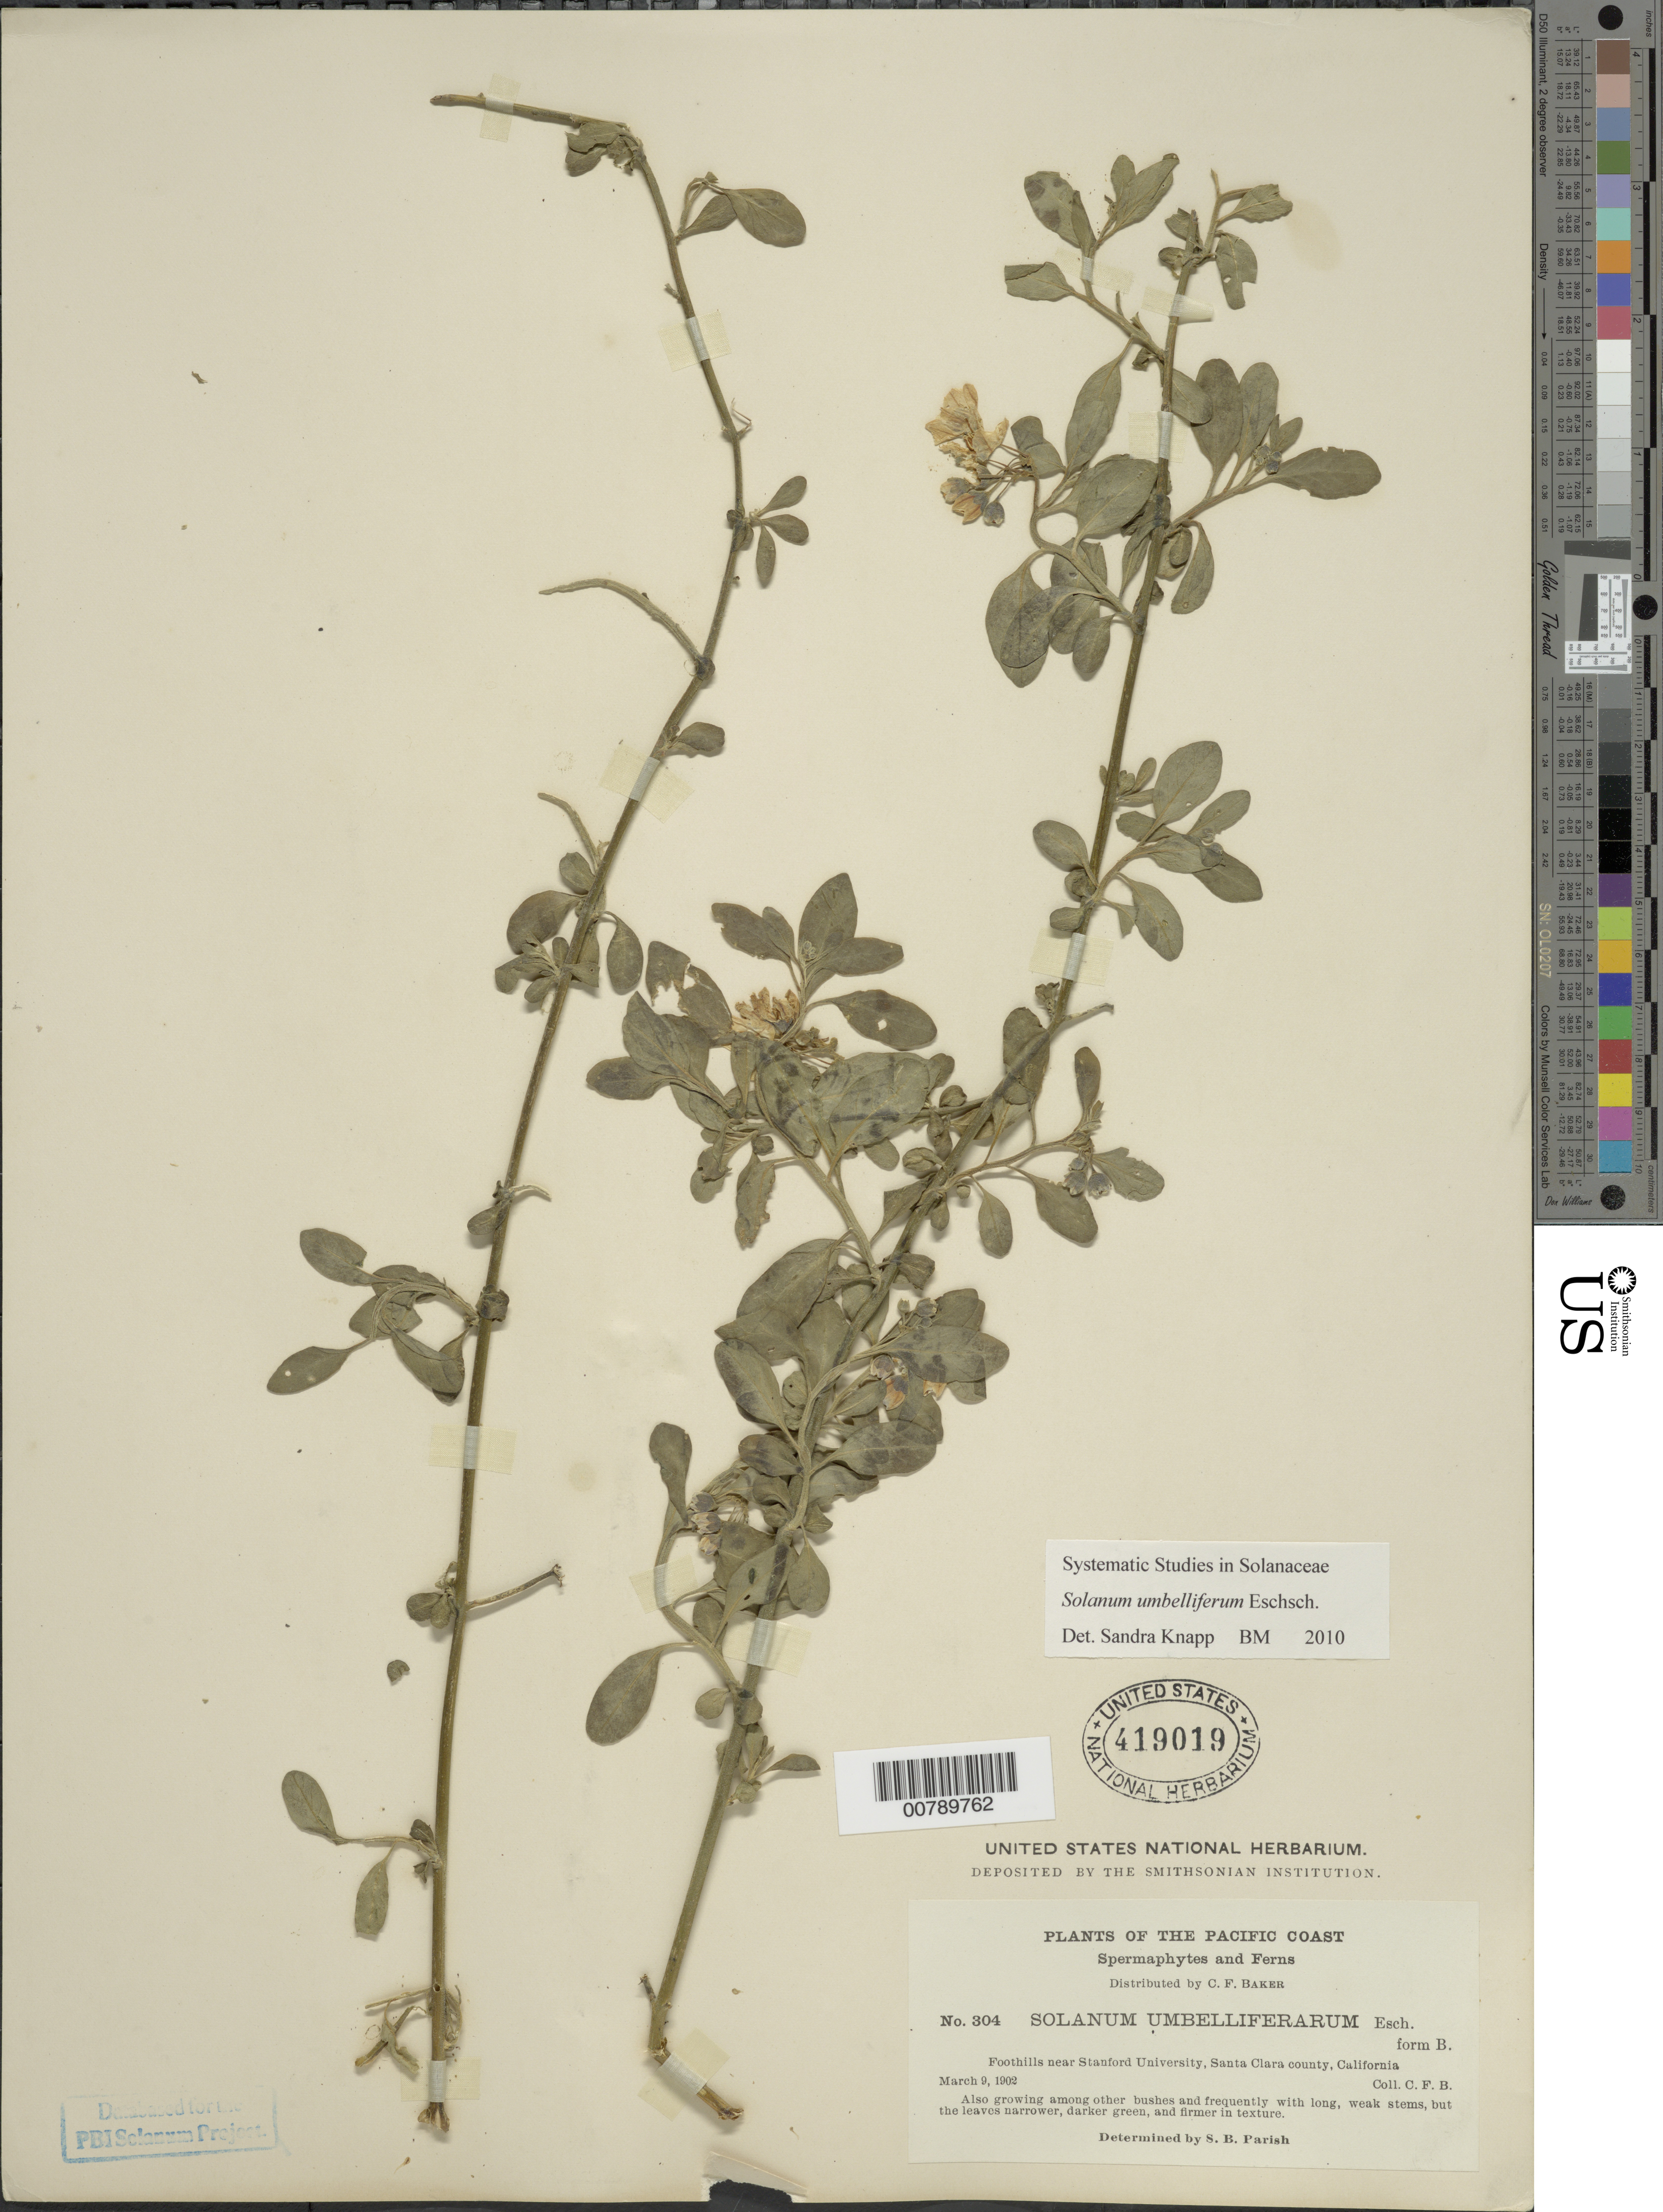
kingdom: Plantae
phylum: Tracheophyta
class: Magnoliopsida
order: Solanales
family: Solanaceae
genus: Solanum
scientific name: Solanum umbelliferum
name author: Eschsch.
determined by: Knapp, S. D.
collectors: C. F. Baker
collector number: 304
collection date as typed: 9 Mar 1902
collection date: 1902-03-09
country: United States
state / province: California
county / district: Santa Clara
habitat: foothills, also growing with otehr bushes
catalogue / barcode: US 419019